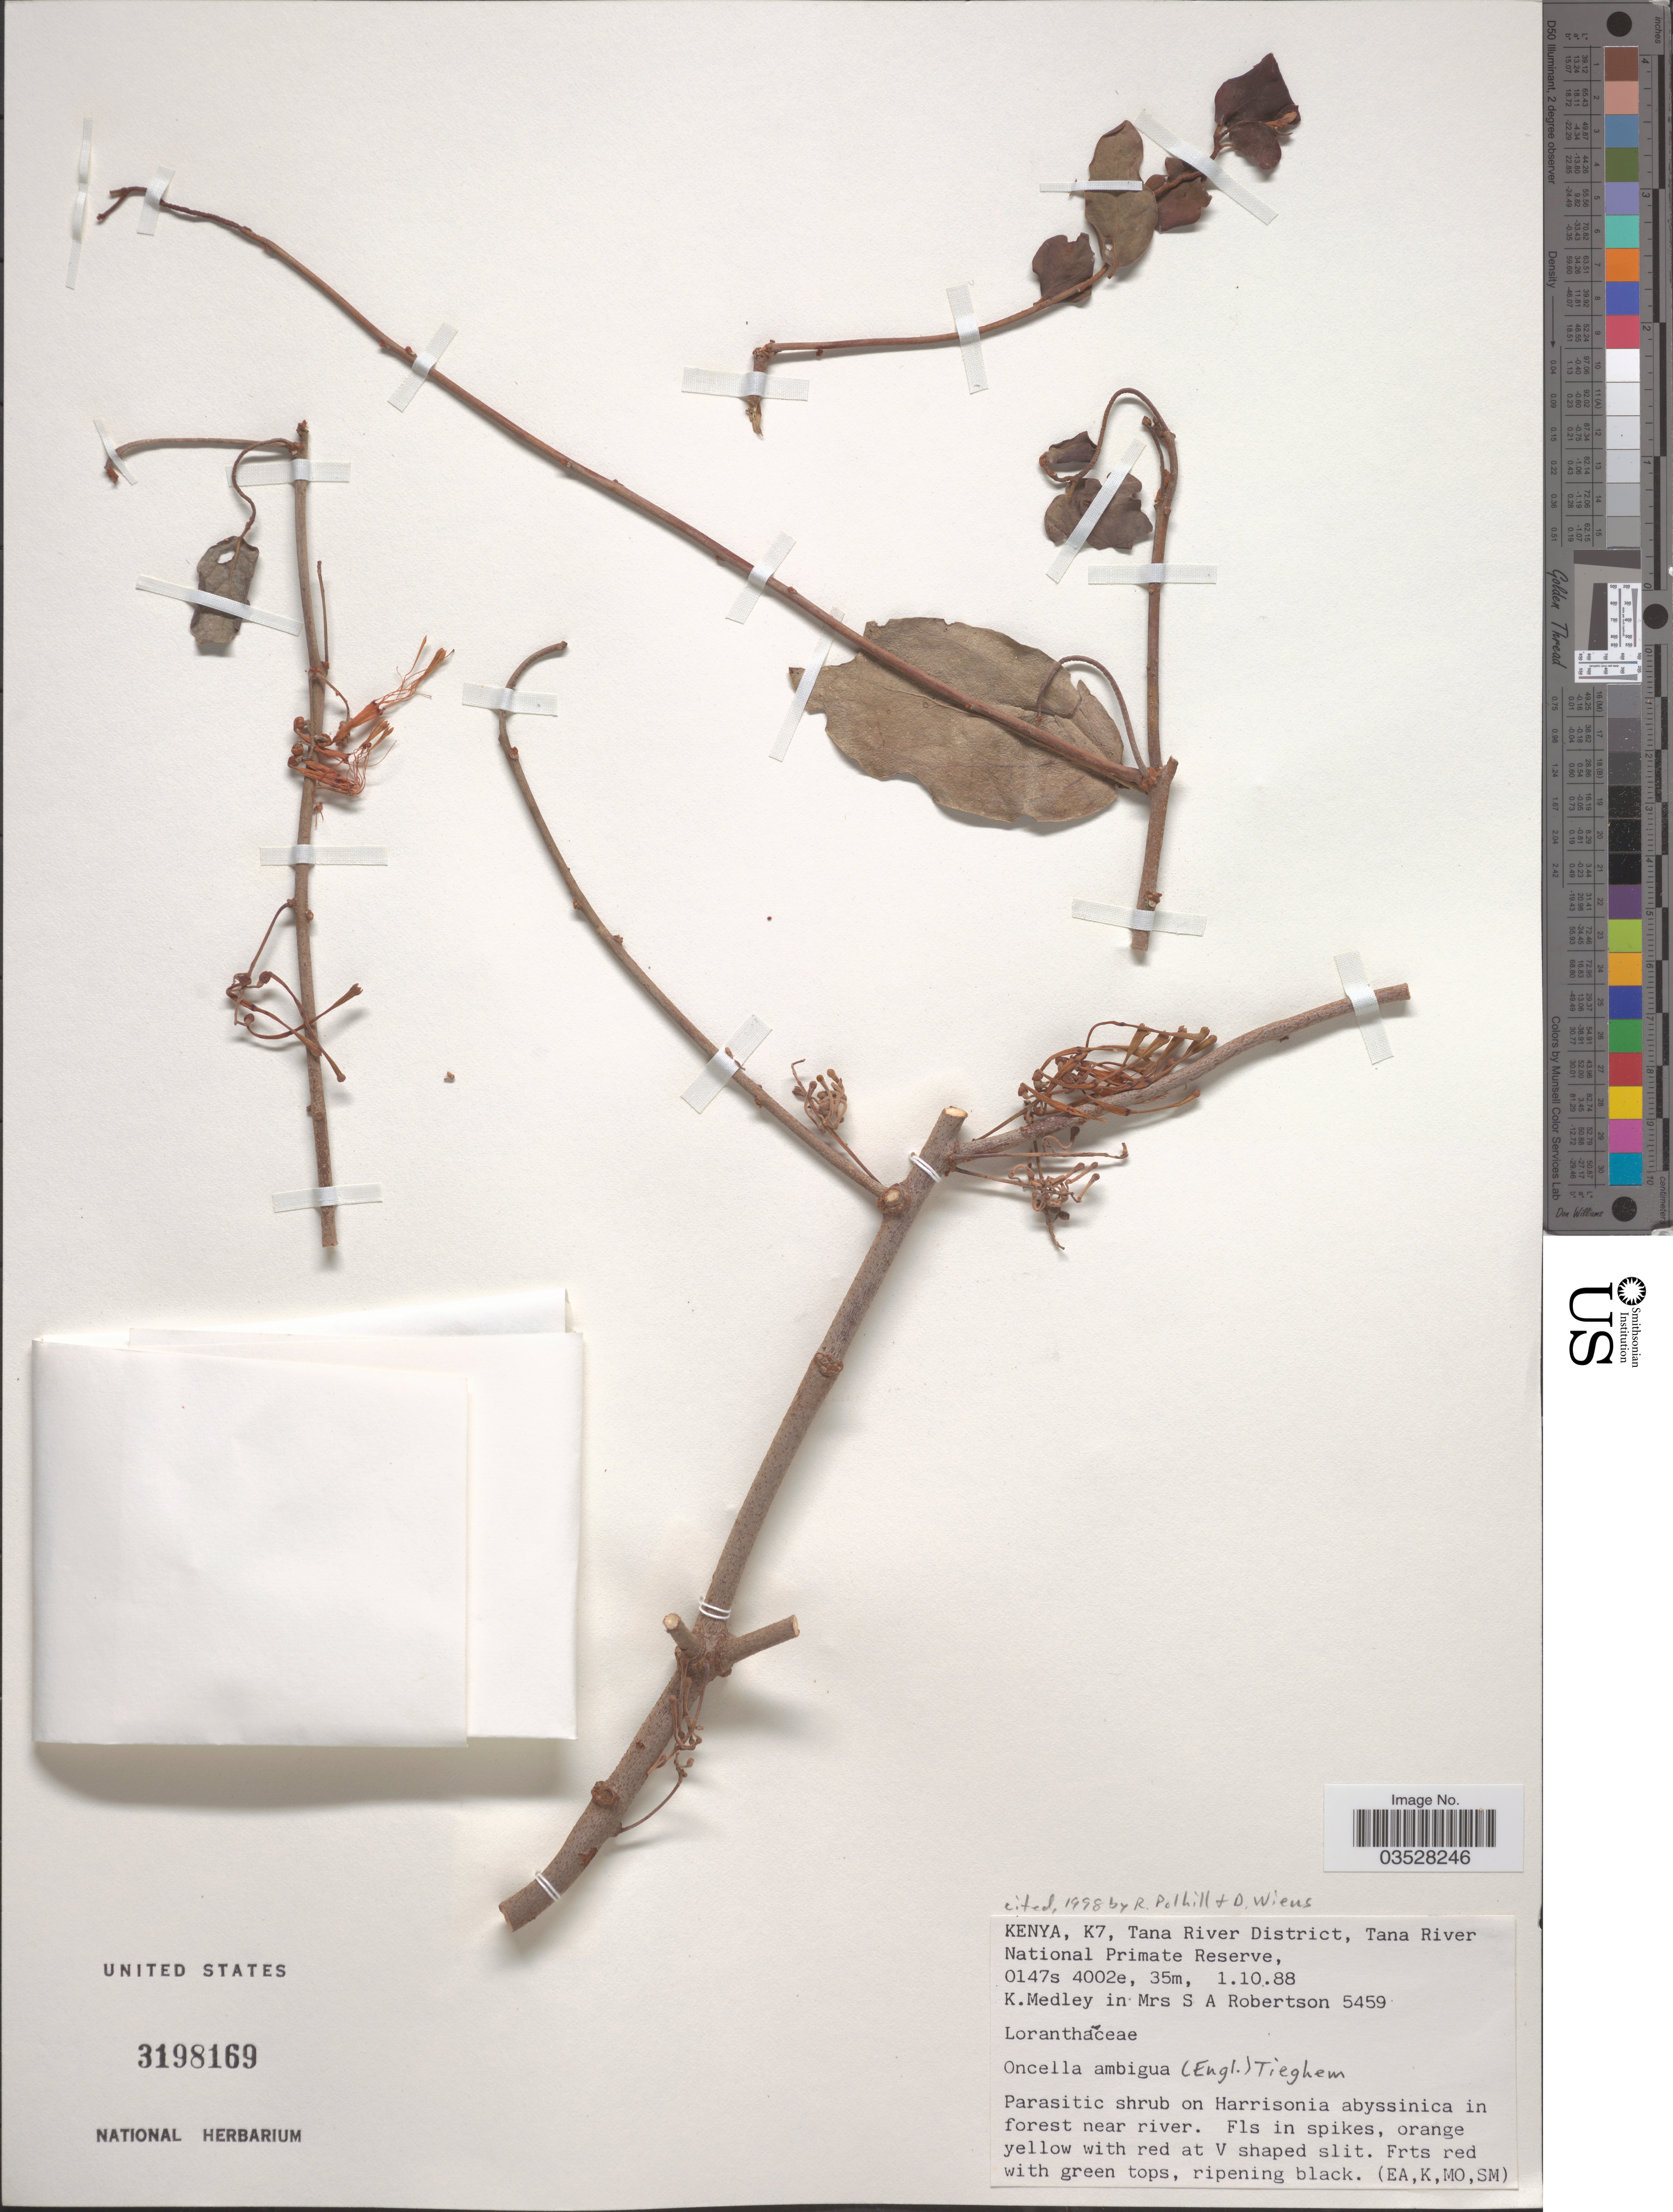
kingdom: Plantae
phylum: Tracheophyta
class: Magnoliopsida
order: Santalales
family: Loranthaceae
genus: Oncella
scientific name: Oncella ambigua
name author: (Engl.) Tiegh.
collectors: K. Medley & S. Robertson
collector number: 5459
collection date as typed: Transcribed d/m/y: 1/10/88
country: Kenya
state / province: Tana River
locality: K7, Tana River District, Tana River National Primate Reserve.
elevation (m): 35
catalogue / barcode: US 3198169